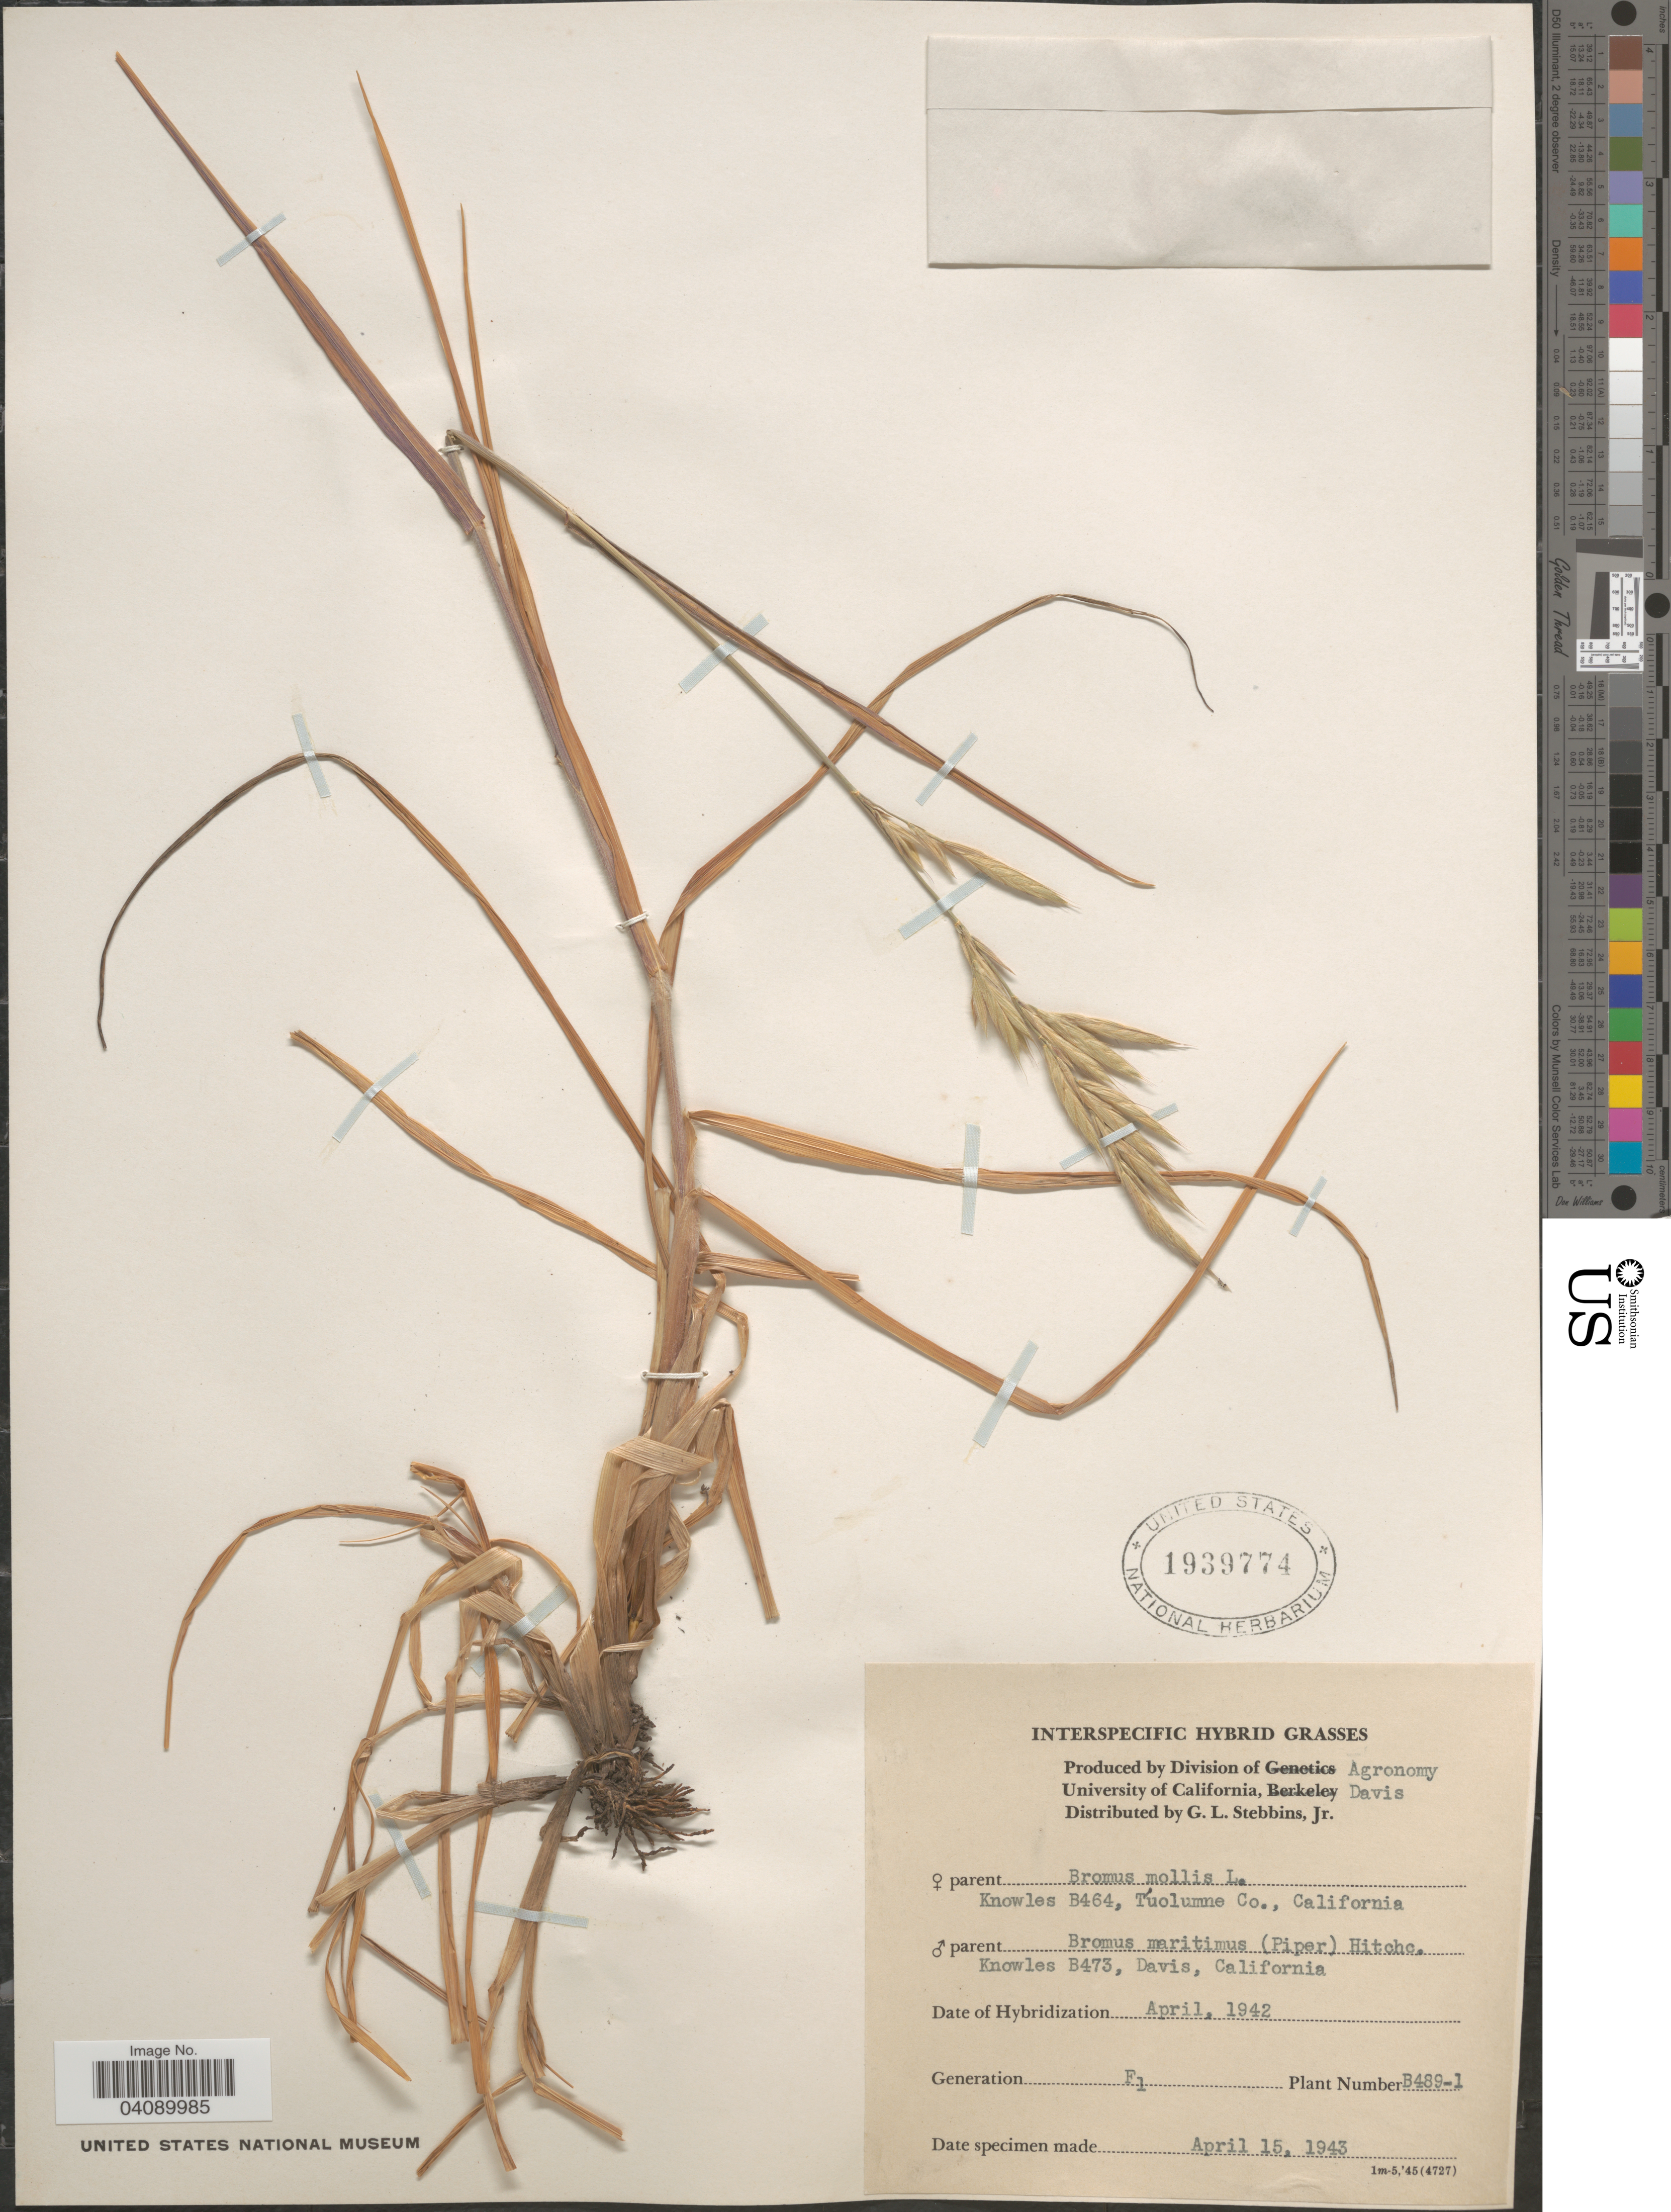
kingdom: Plantae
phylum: Tracheophyta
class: Liliopsida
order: Poales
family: Poaceae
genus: Bromus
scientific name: Bromus sp.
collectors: G. L. Stebbins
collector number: B489-1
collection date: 1943-04-15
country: United States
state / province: California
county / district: Yolo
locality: University of California, Davis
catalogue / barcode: US 1939774